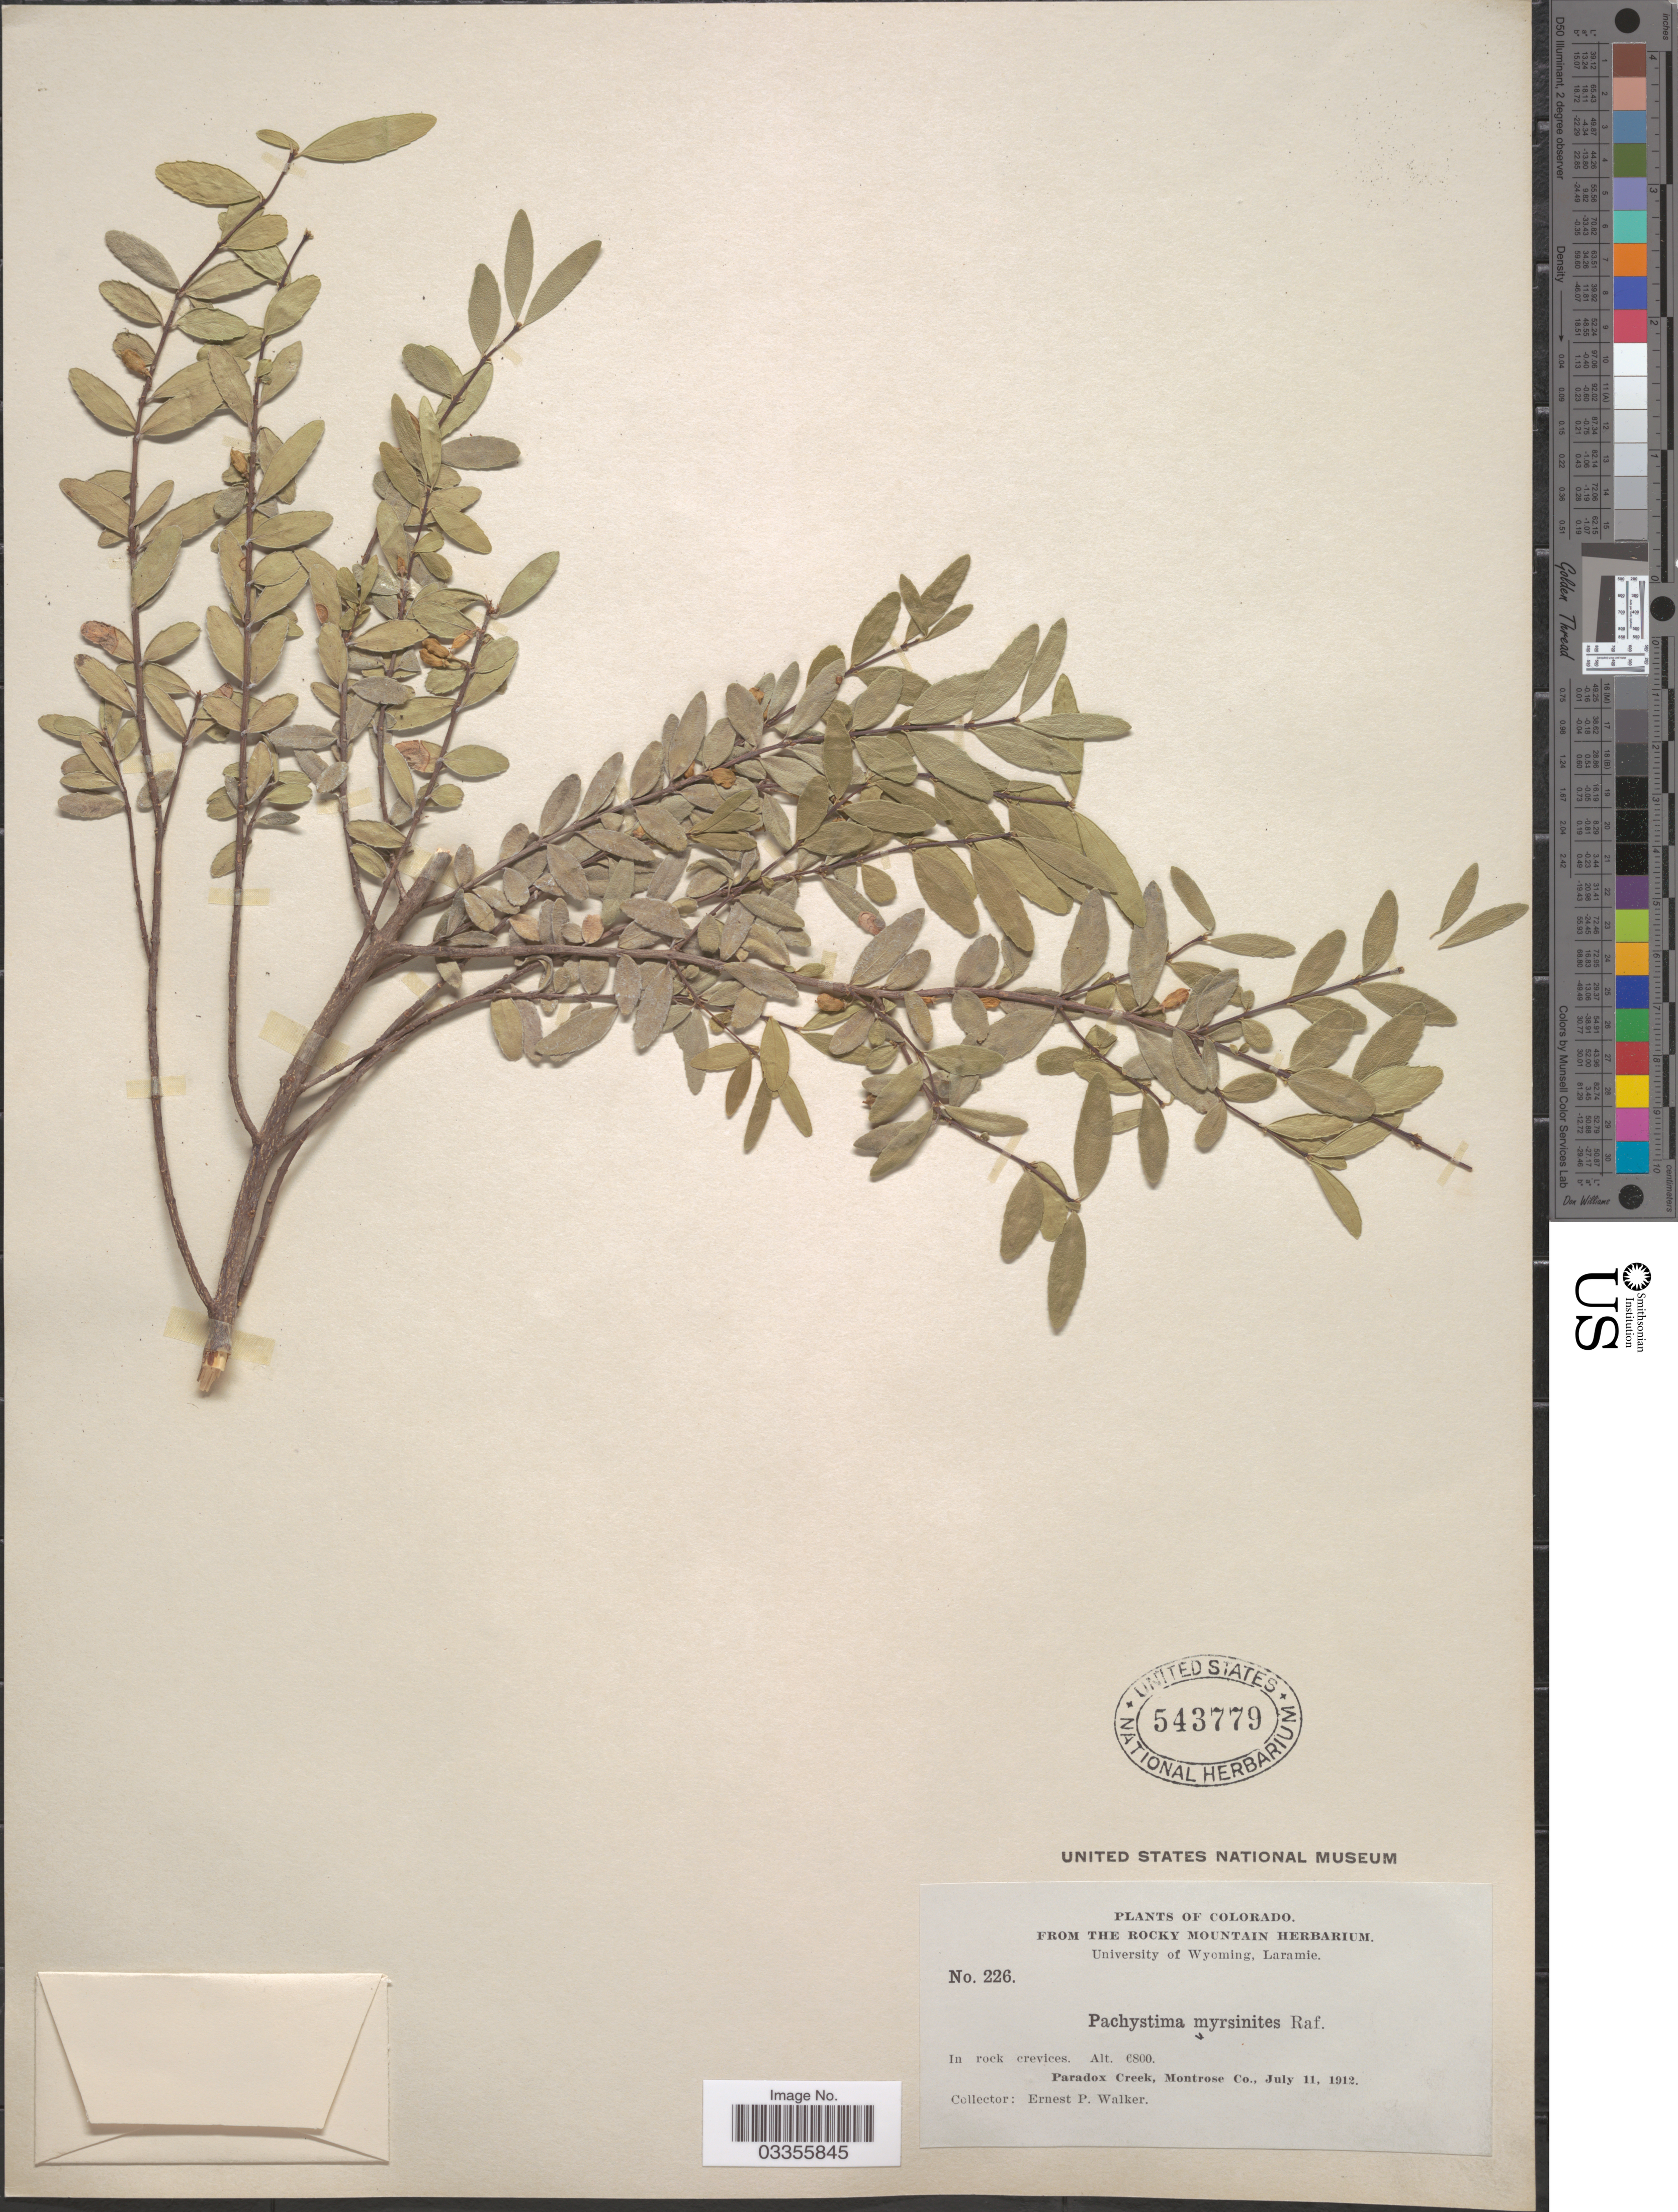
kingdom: Plantae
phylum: Tracheophyta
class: Magnoliopsida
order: Celastrales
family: Celastraceae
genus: Paxistima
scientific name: Paxistima myrsinites subsp. myrsinites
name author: (Pursh) Raf.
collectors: E. P. Walker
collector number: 226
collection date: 1912-07-11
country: United States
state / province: Colorado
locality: Paradox Creek, Montrose Co.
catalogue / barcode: US 543779